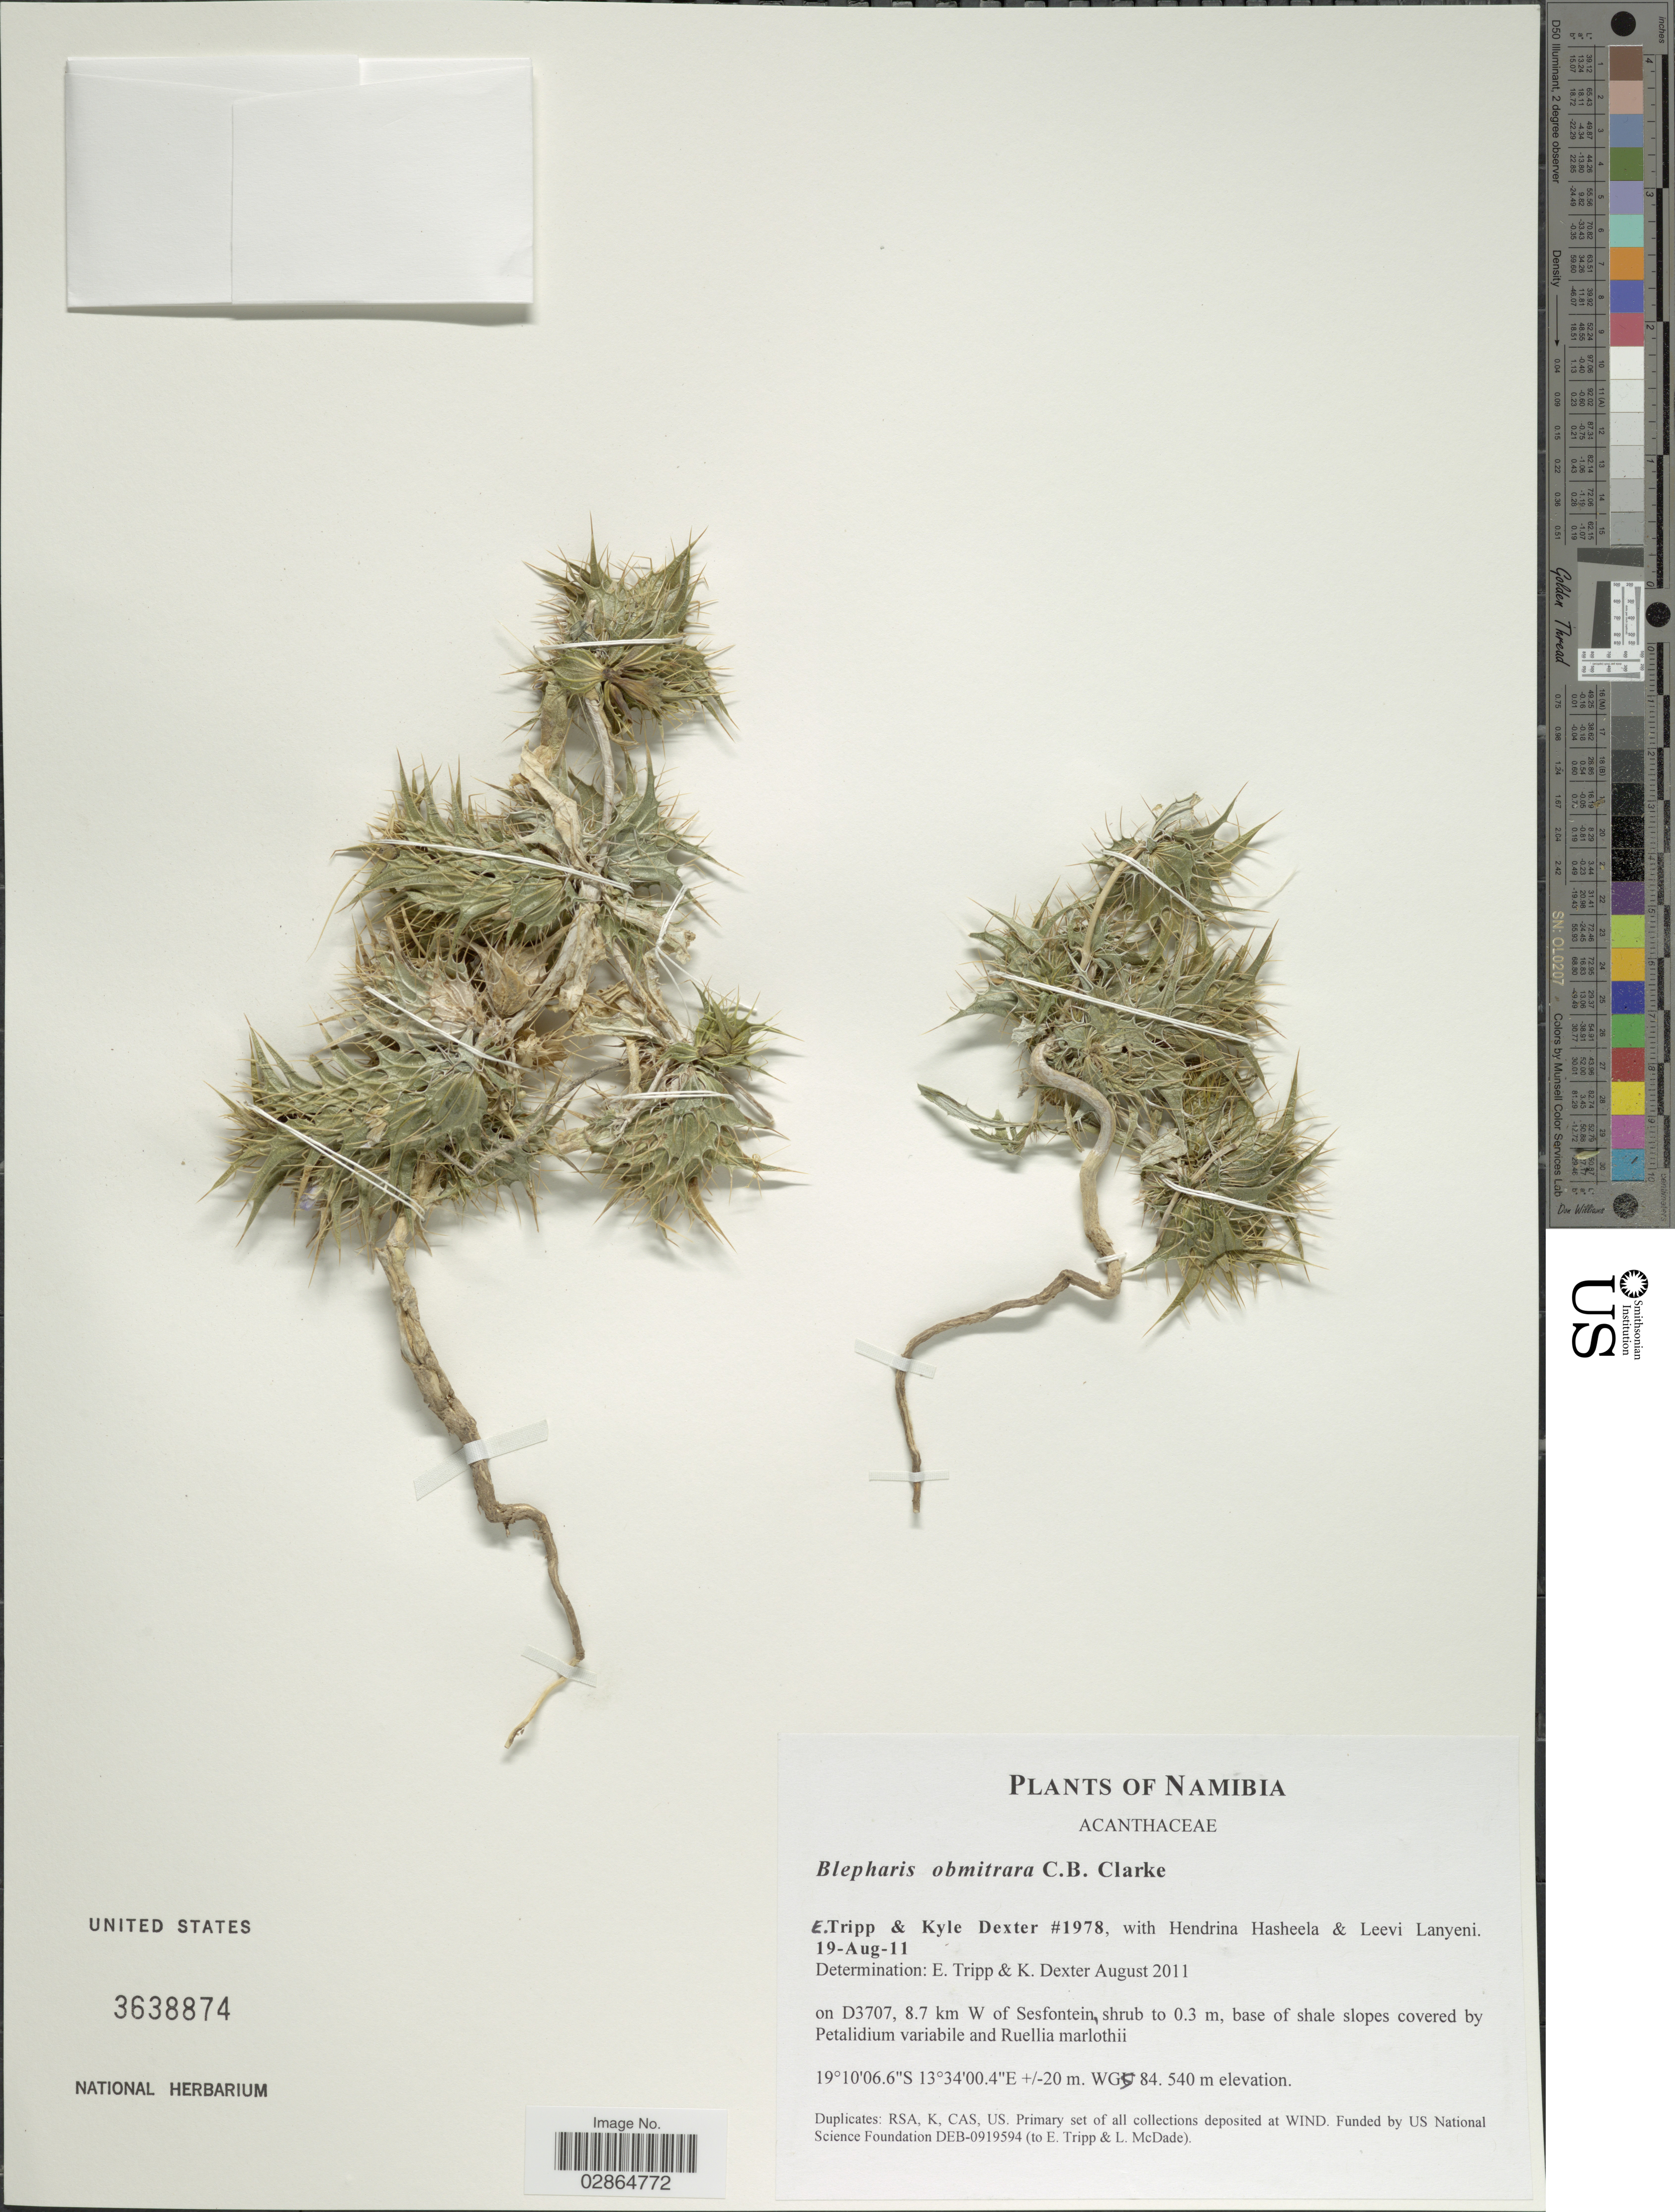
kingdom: Plantae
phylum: Tracheophyta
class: Magnoliopsida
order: Lamiales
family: Acanthaceae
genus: Blepharis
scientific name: Blepharis obmitrata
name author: C.B. Clarke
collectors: E. Tripp, K. Dexter, H. Hasheela & L. Lanyeni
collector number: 1978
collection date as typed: Transcribed d/m/y: 19/8/11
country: Namibia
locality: On D3707, 8.7 km W of Sesfontein.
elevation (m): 540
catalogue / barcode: US 3638874